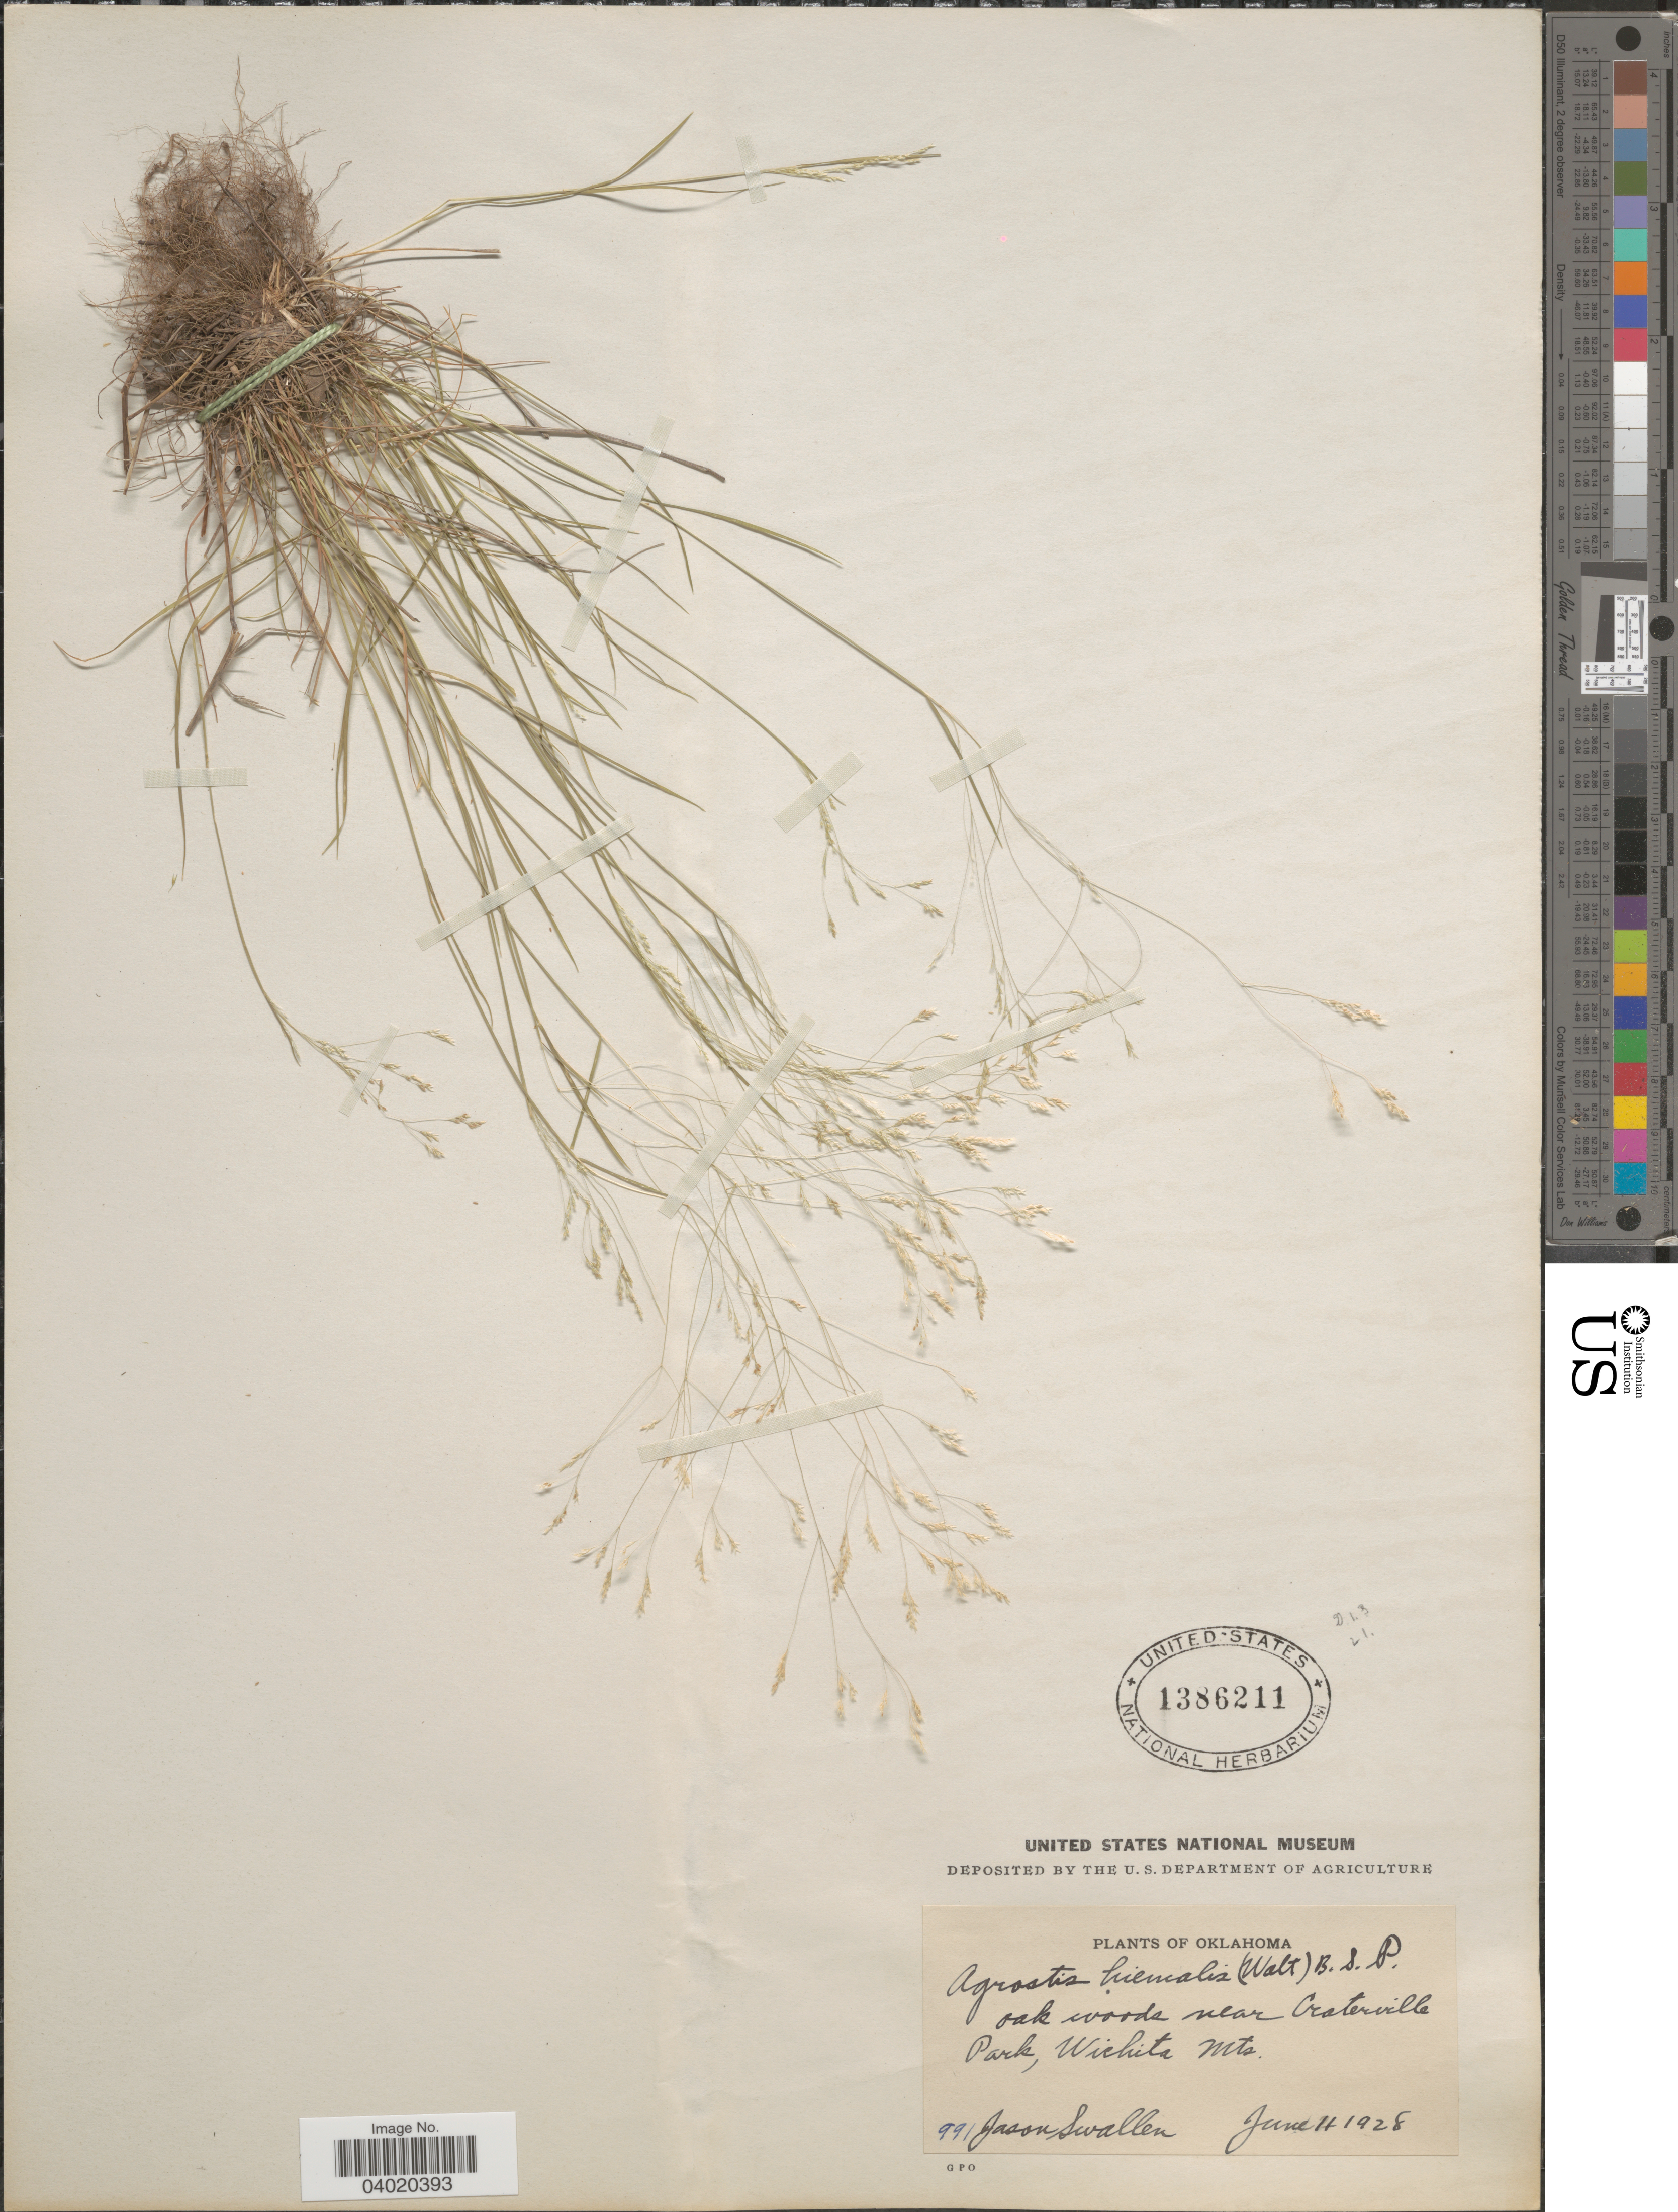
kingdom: Plantae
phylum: Tracheophyta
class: Liliopsida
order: Poales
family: Poaceae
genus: Agrostis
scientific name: Agrostis hyemalis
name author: (Walter) Britton et al.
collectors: J. R. Swallen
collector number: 991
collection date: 1928-06-11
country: United States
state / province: Oklahoma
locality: Near Craterville Park, Wichita Mts.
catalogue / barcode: US 1386211